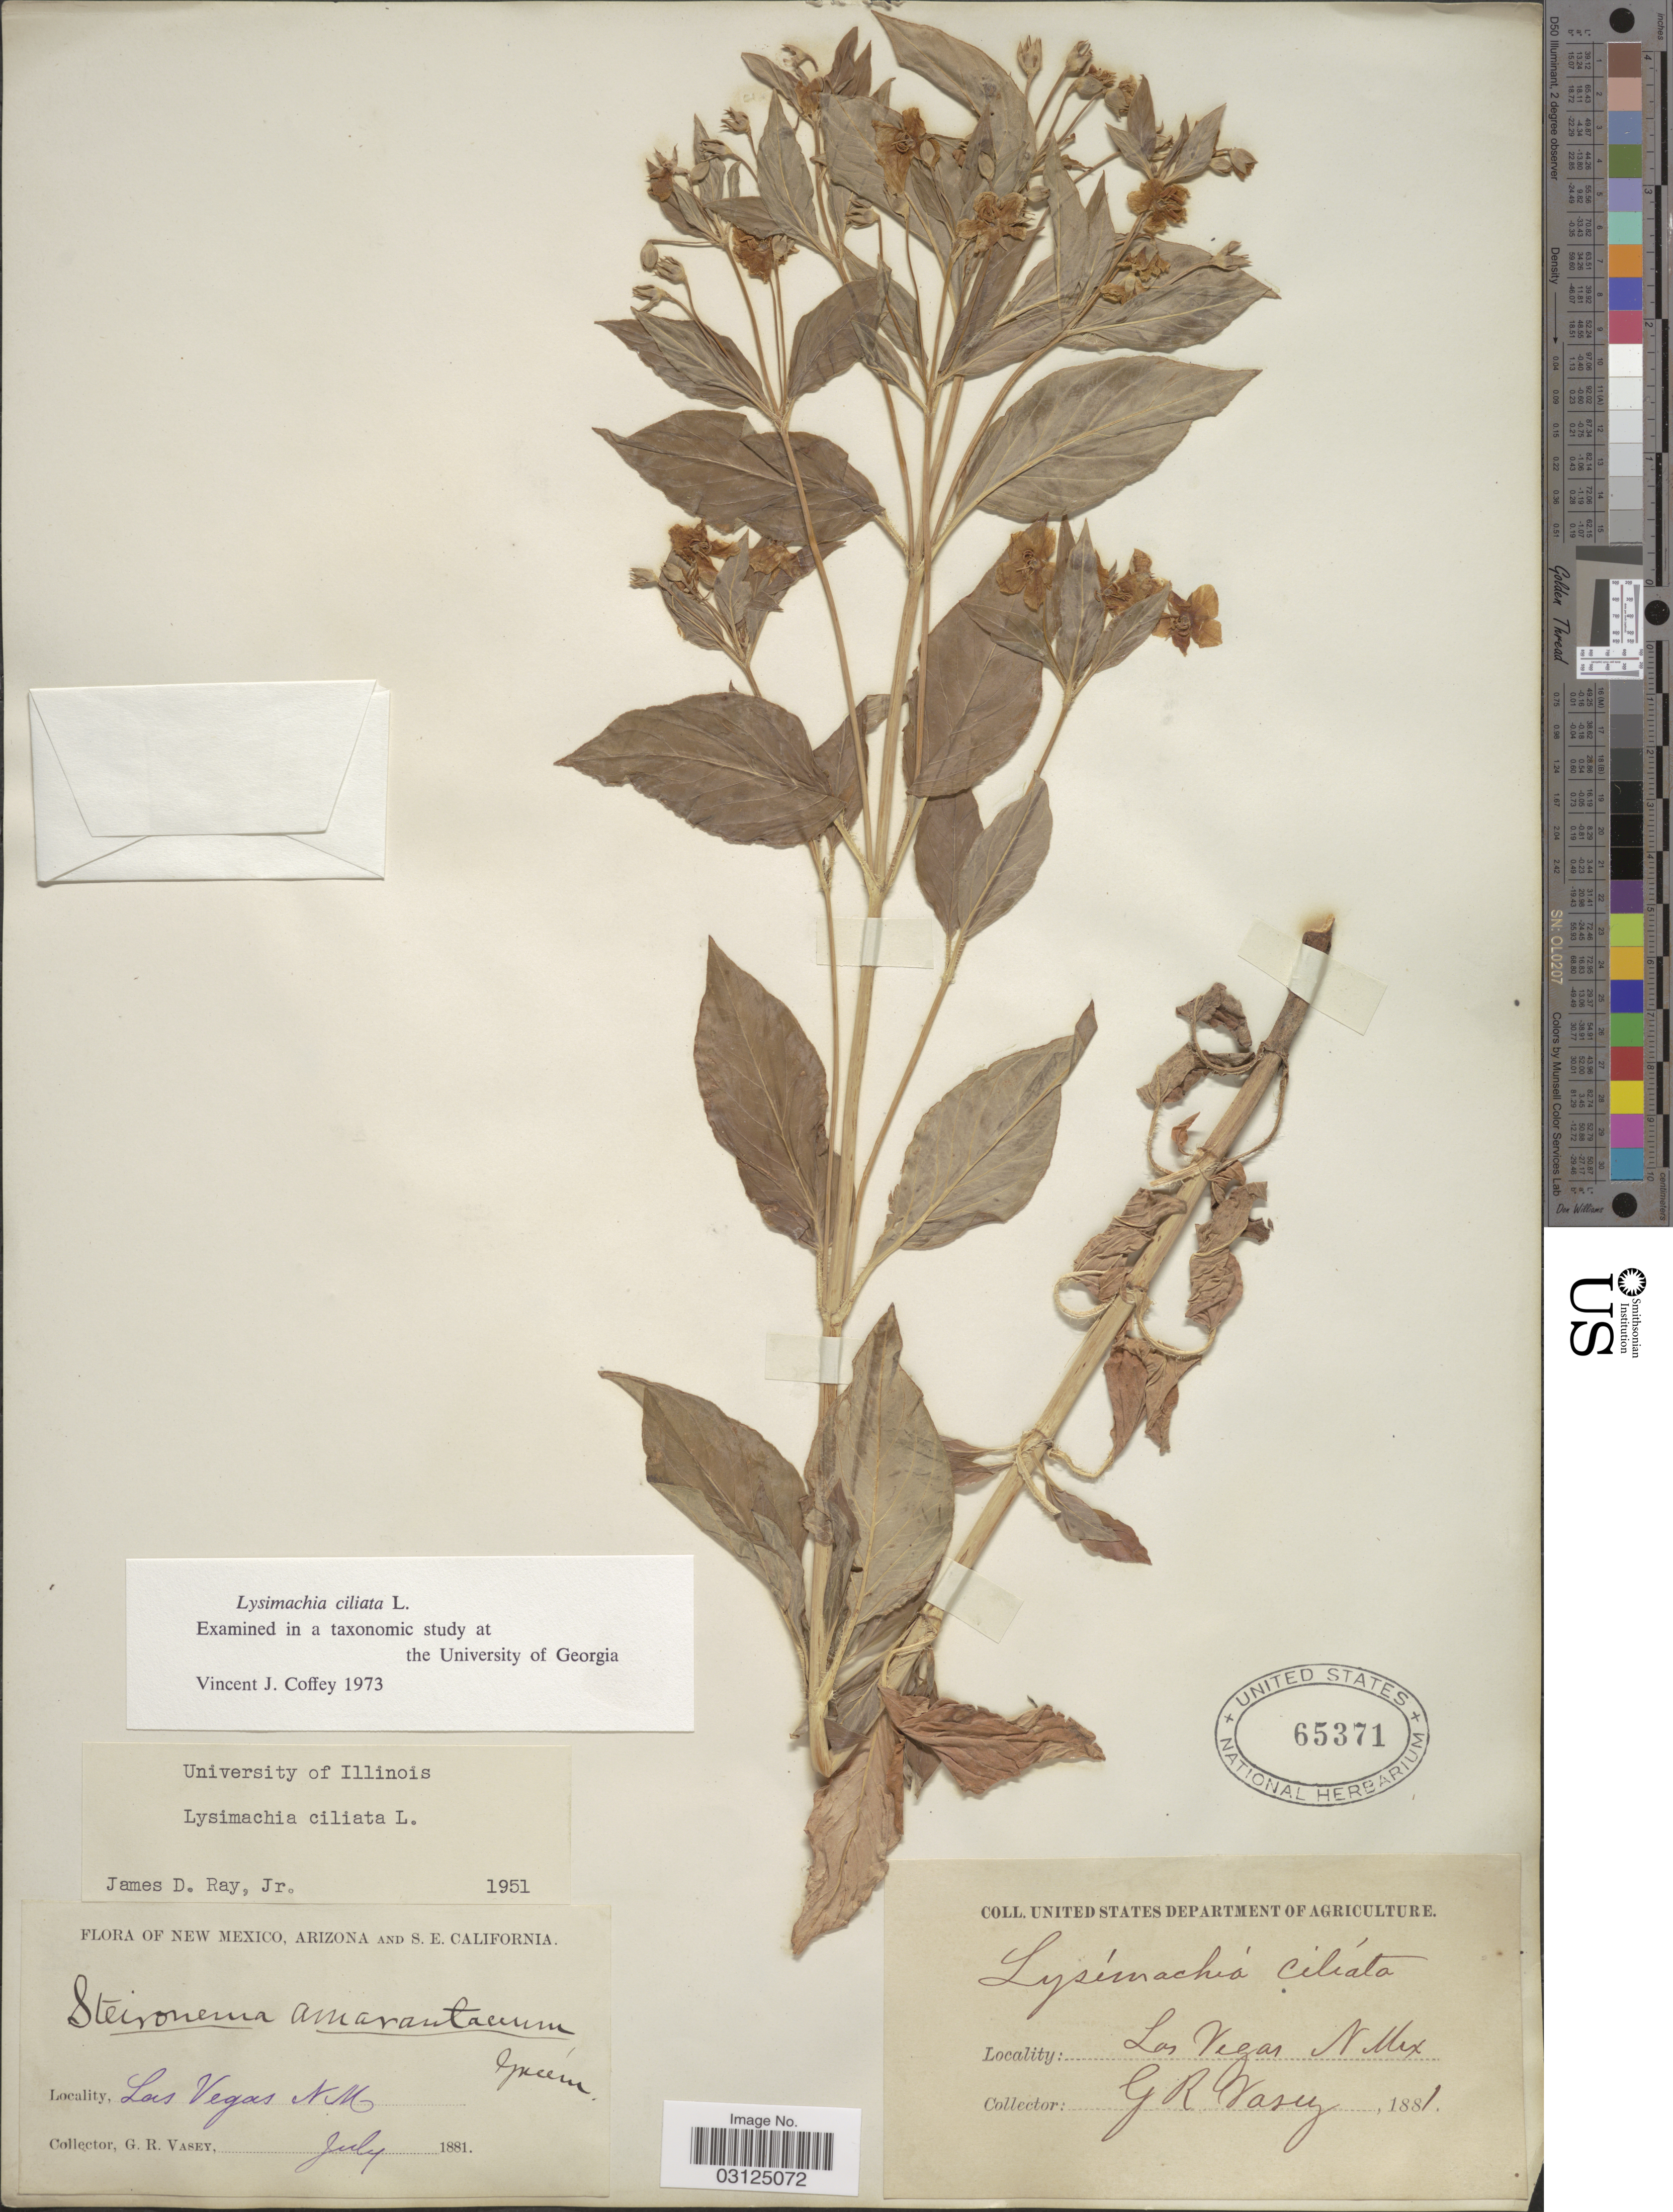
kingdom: Plantae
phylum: Tracheophyta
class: Magnoliopsida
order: Ericales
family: Primulaceae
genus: Lysimachia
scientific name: Lysimachia ciliata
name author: L.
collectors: G. R. Vasey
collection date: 1881-07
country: United States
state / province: New Mexico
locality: Las Vegas.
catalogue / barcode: US 65371